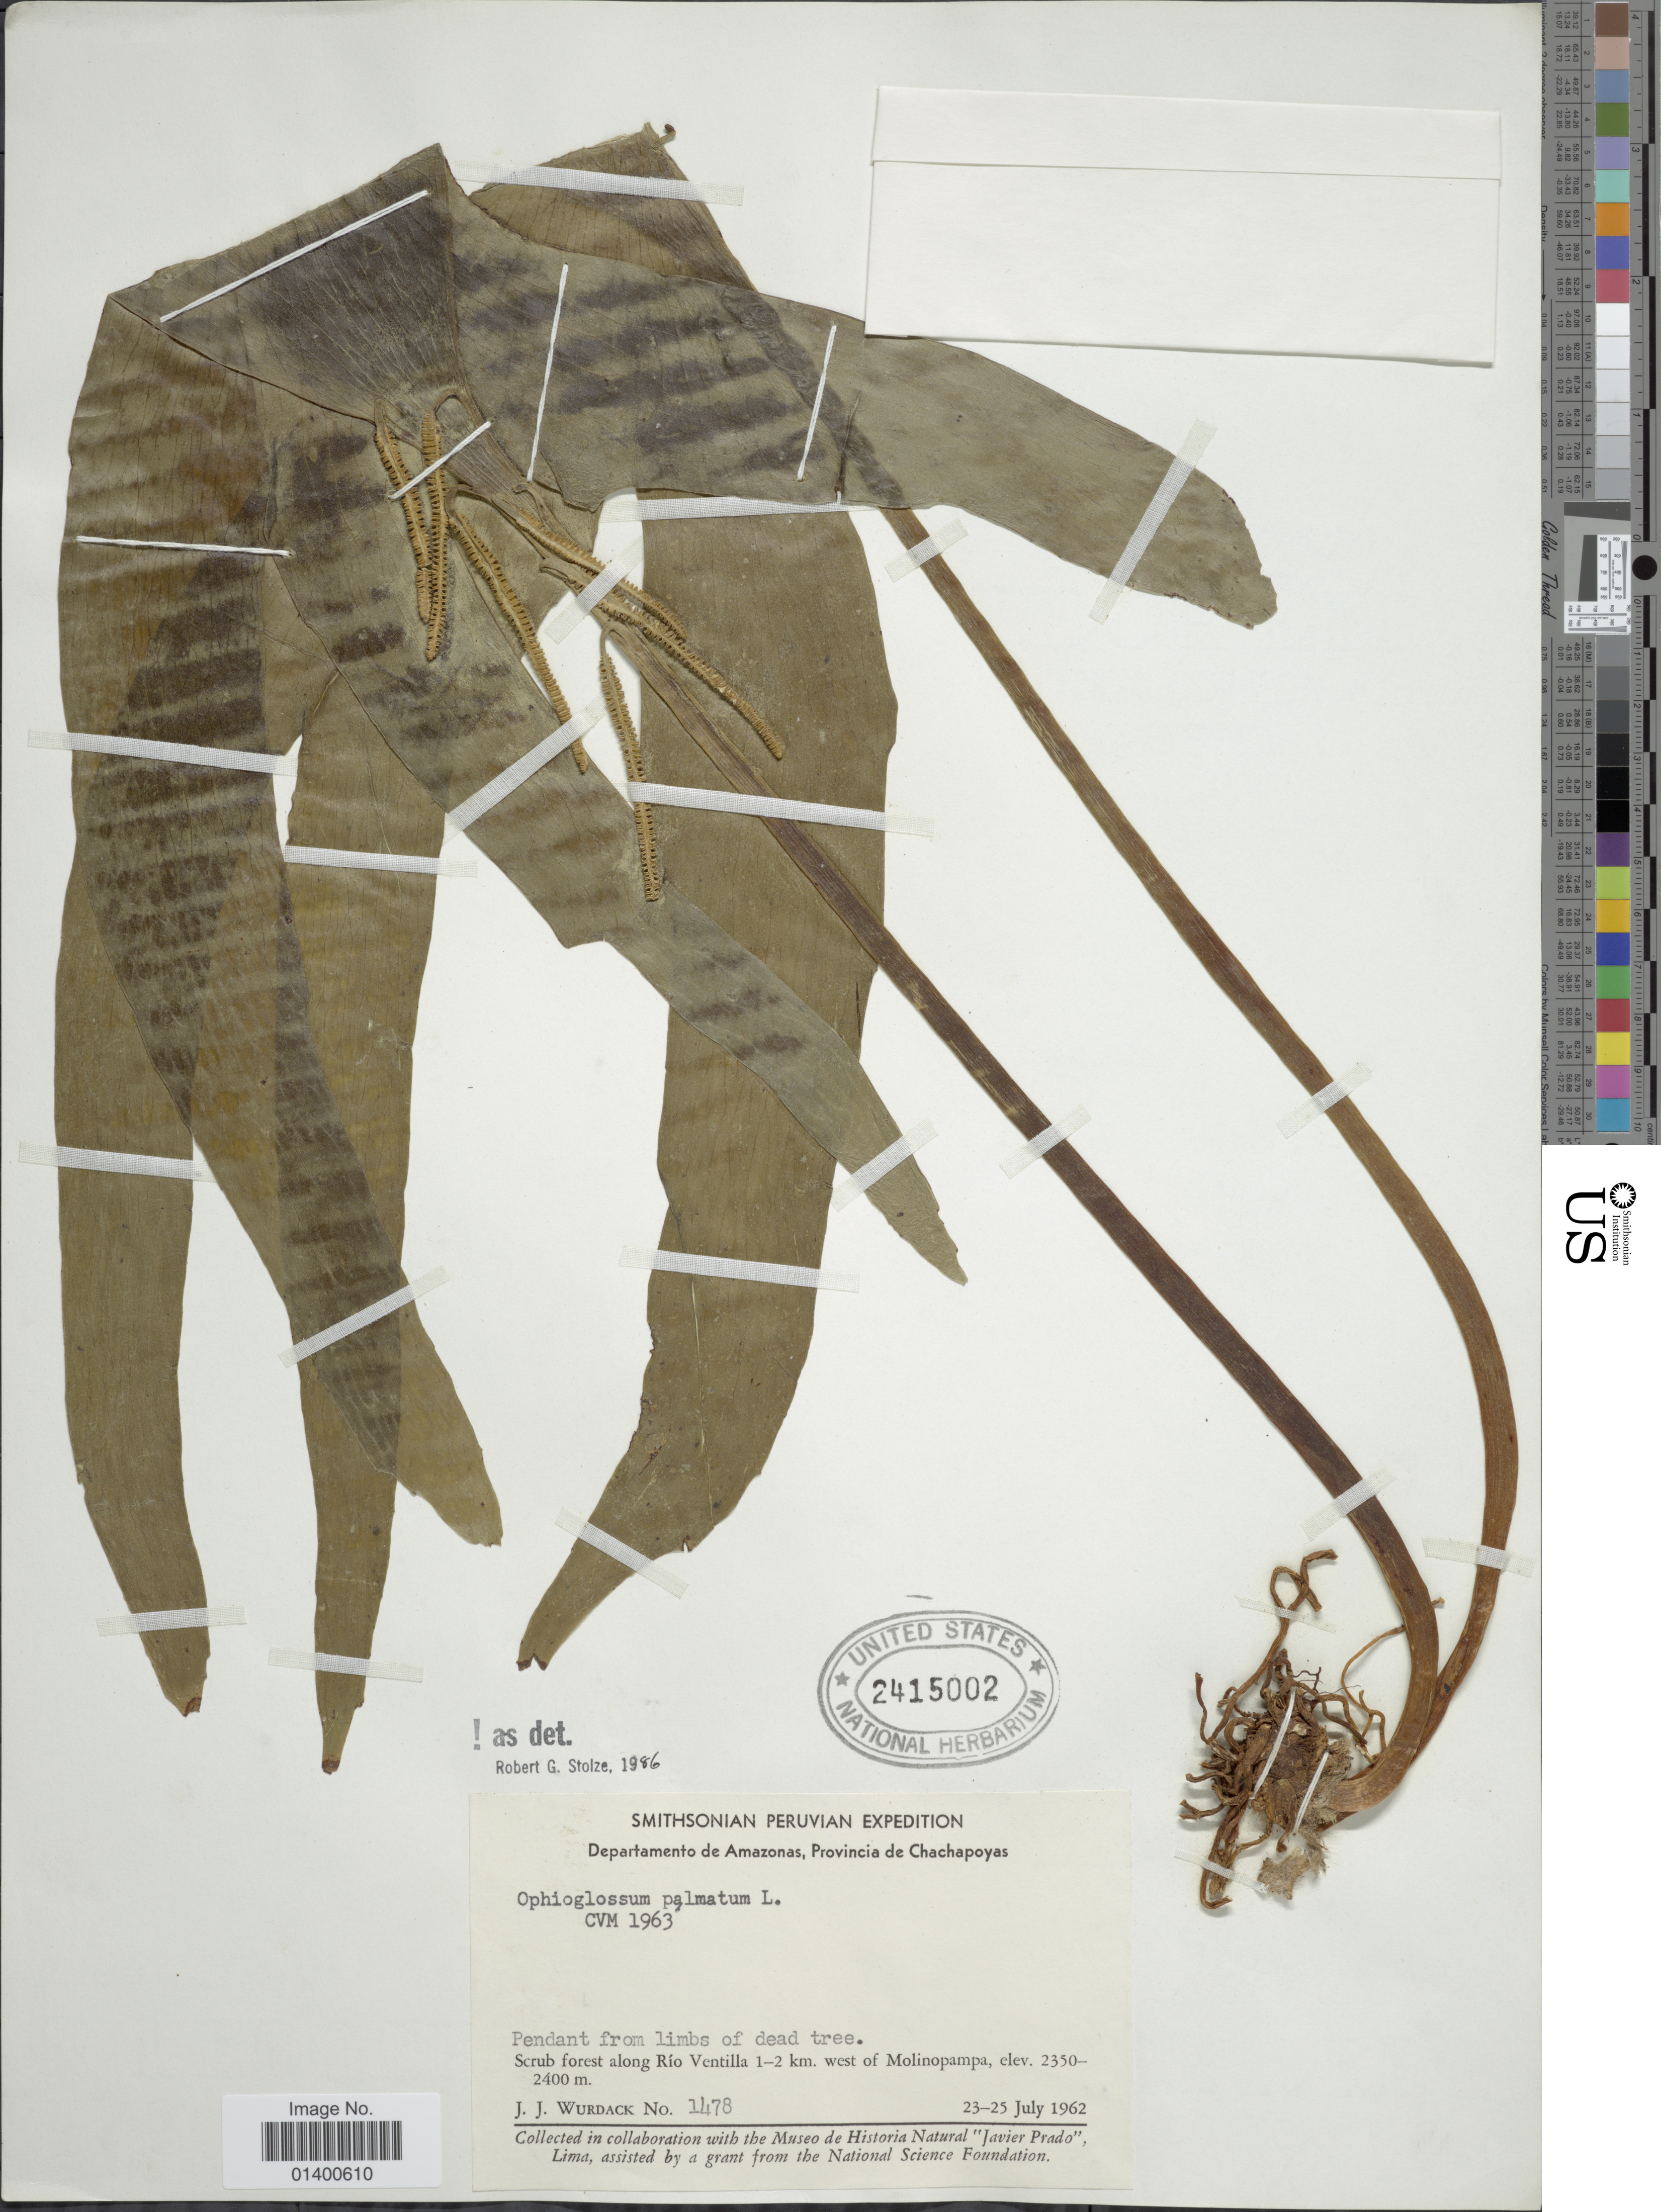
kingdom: Plantae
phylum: Tracheophyta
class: Polypodiopsida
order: Ophioglossales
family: Ophioglossaceae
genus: Cheiroglossa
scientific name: Cheiroglossa palmata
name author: (L.) C. Presl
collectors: J. J. Wurdack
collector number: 1478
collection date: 1962-07-23/1962-07-25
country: Peru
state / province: Amazonas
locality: Provincia de Chachapoyas, scrub forest Rio Ventila 1-2 km west of Molinopampa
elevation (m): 2350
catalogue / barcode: US 2415002